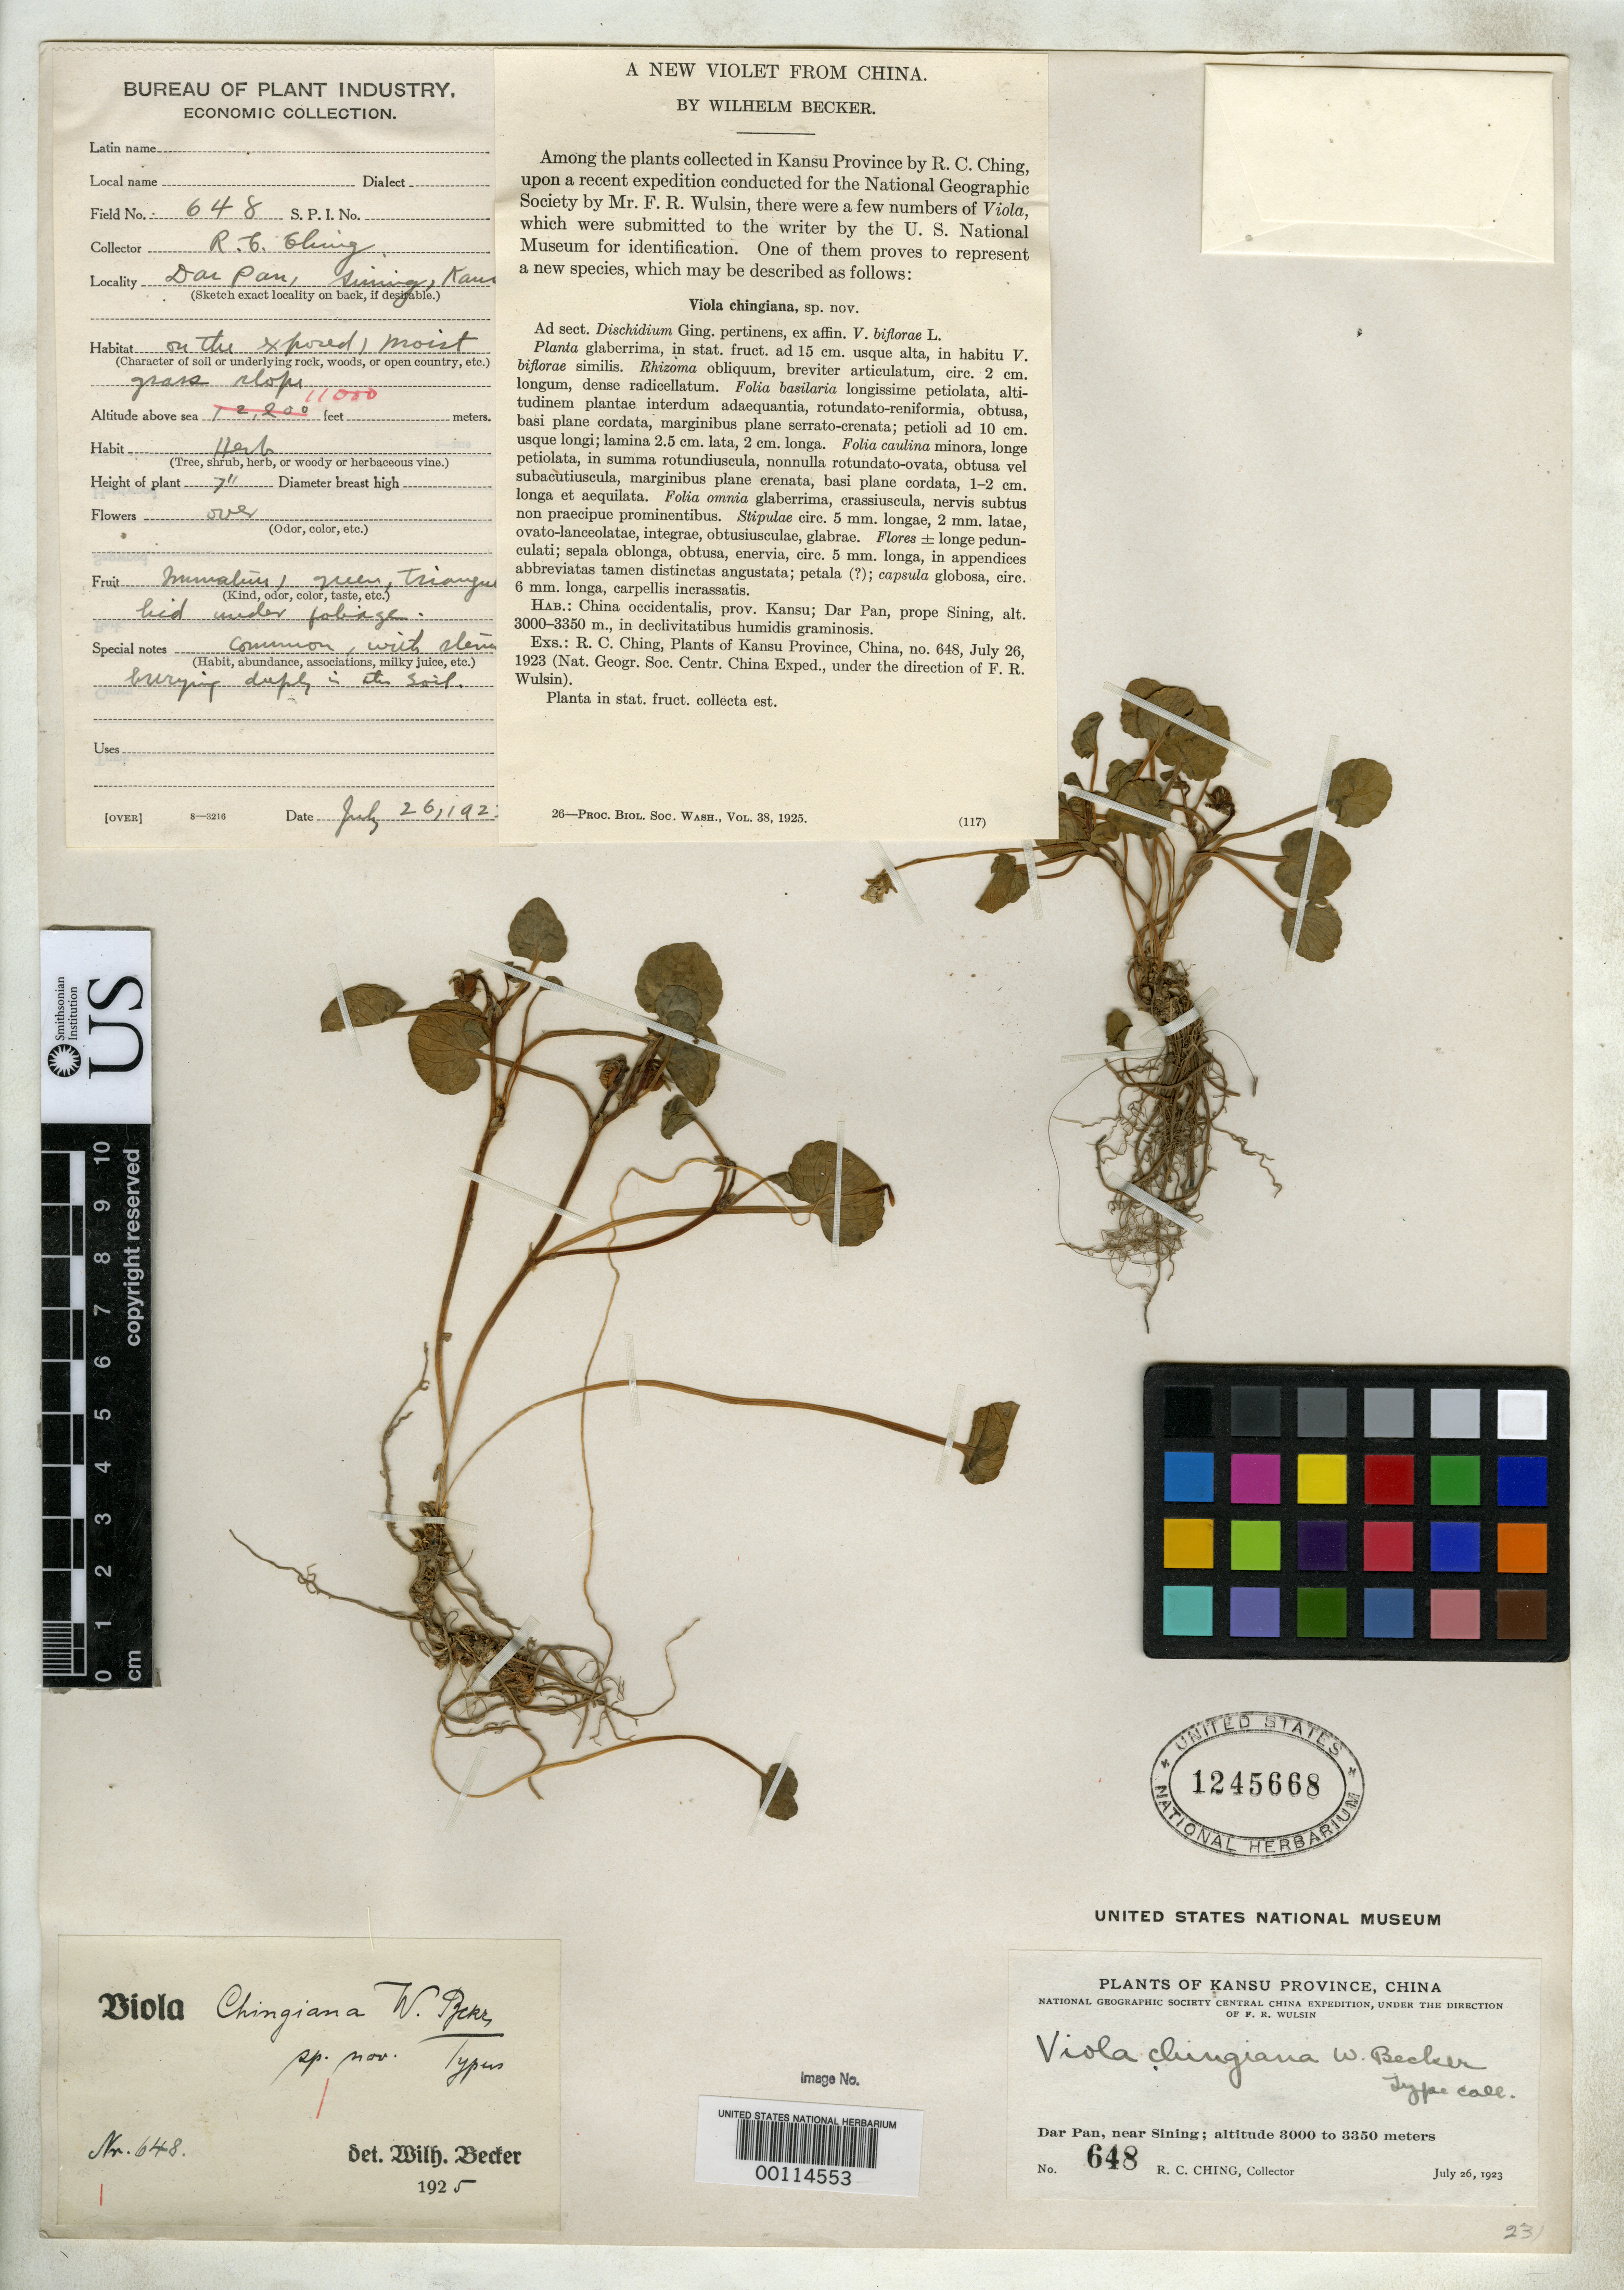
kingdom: Plantae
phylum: Tracheophyta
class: Magnoliopsida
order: Malpighiales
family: Violaceae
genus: Viola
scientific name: Viola chingiana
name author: W. Becker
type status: Type Collection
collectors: R. C. Ching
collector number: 648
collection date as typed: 26 Jul 1923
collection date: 1923-07-26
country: China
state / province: Gansu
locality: Dar Pan, near Sining.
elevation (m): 3000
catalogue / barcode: US 1245668